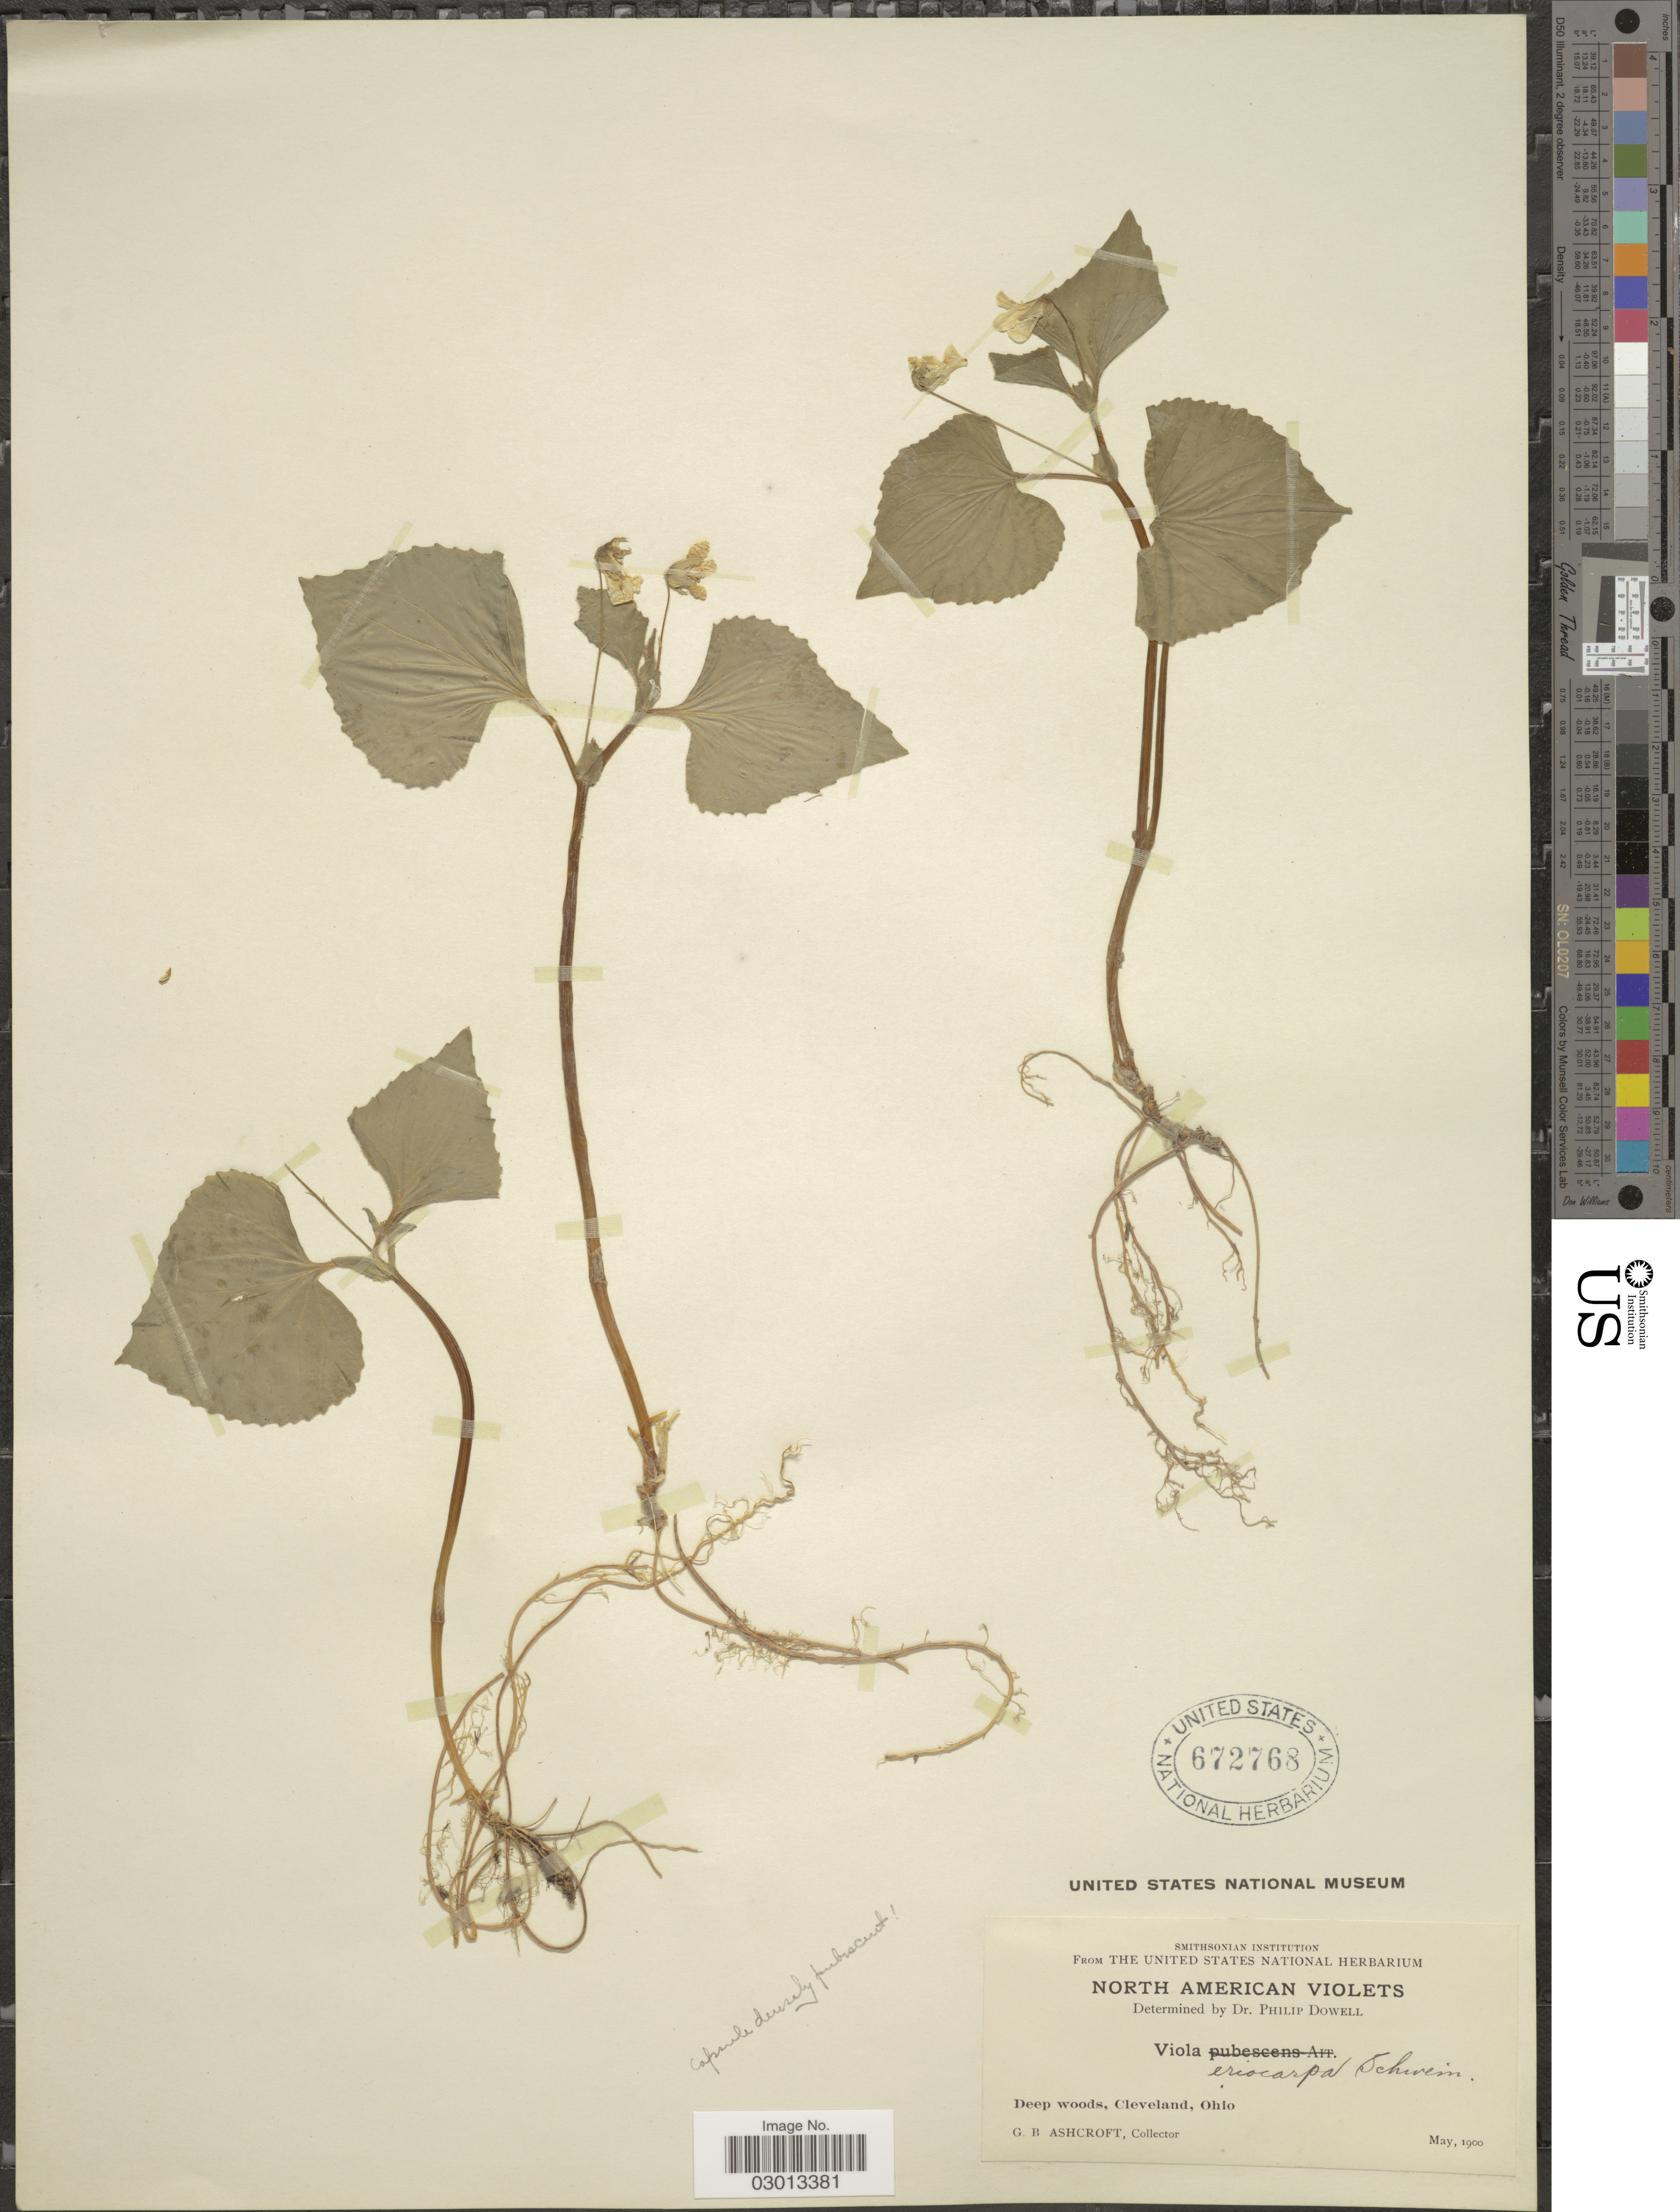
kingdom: Plantae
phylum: Tracheophyta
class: Magnoliopsida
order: Malpighiales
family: Violaceae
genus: Viola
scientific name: Viola pensylvanica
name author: Michx.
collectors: G. Ashcroft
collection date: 1900-05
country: United States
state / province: Ohio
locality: Cleveland.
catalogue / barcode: US 672768